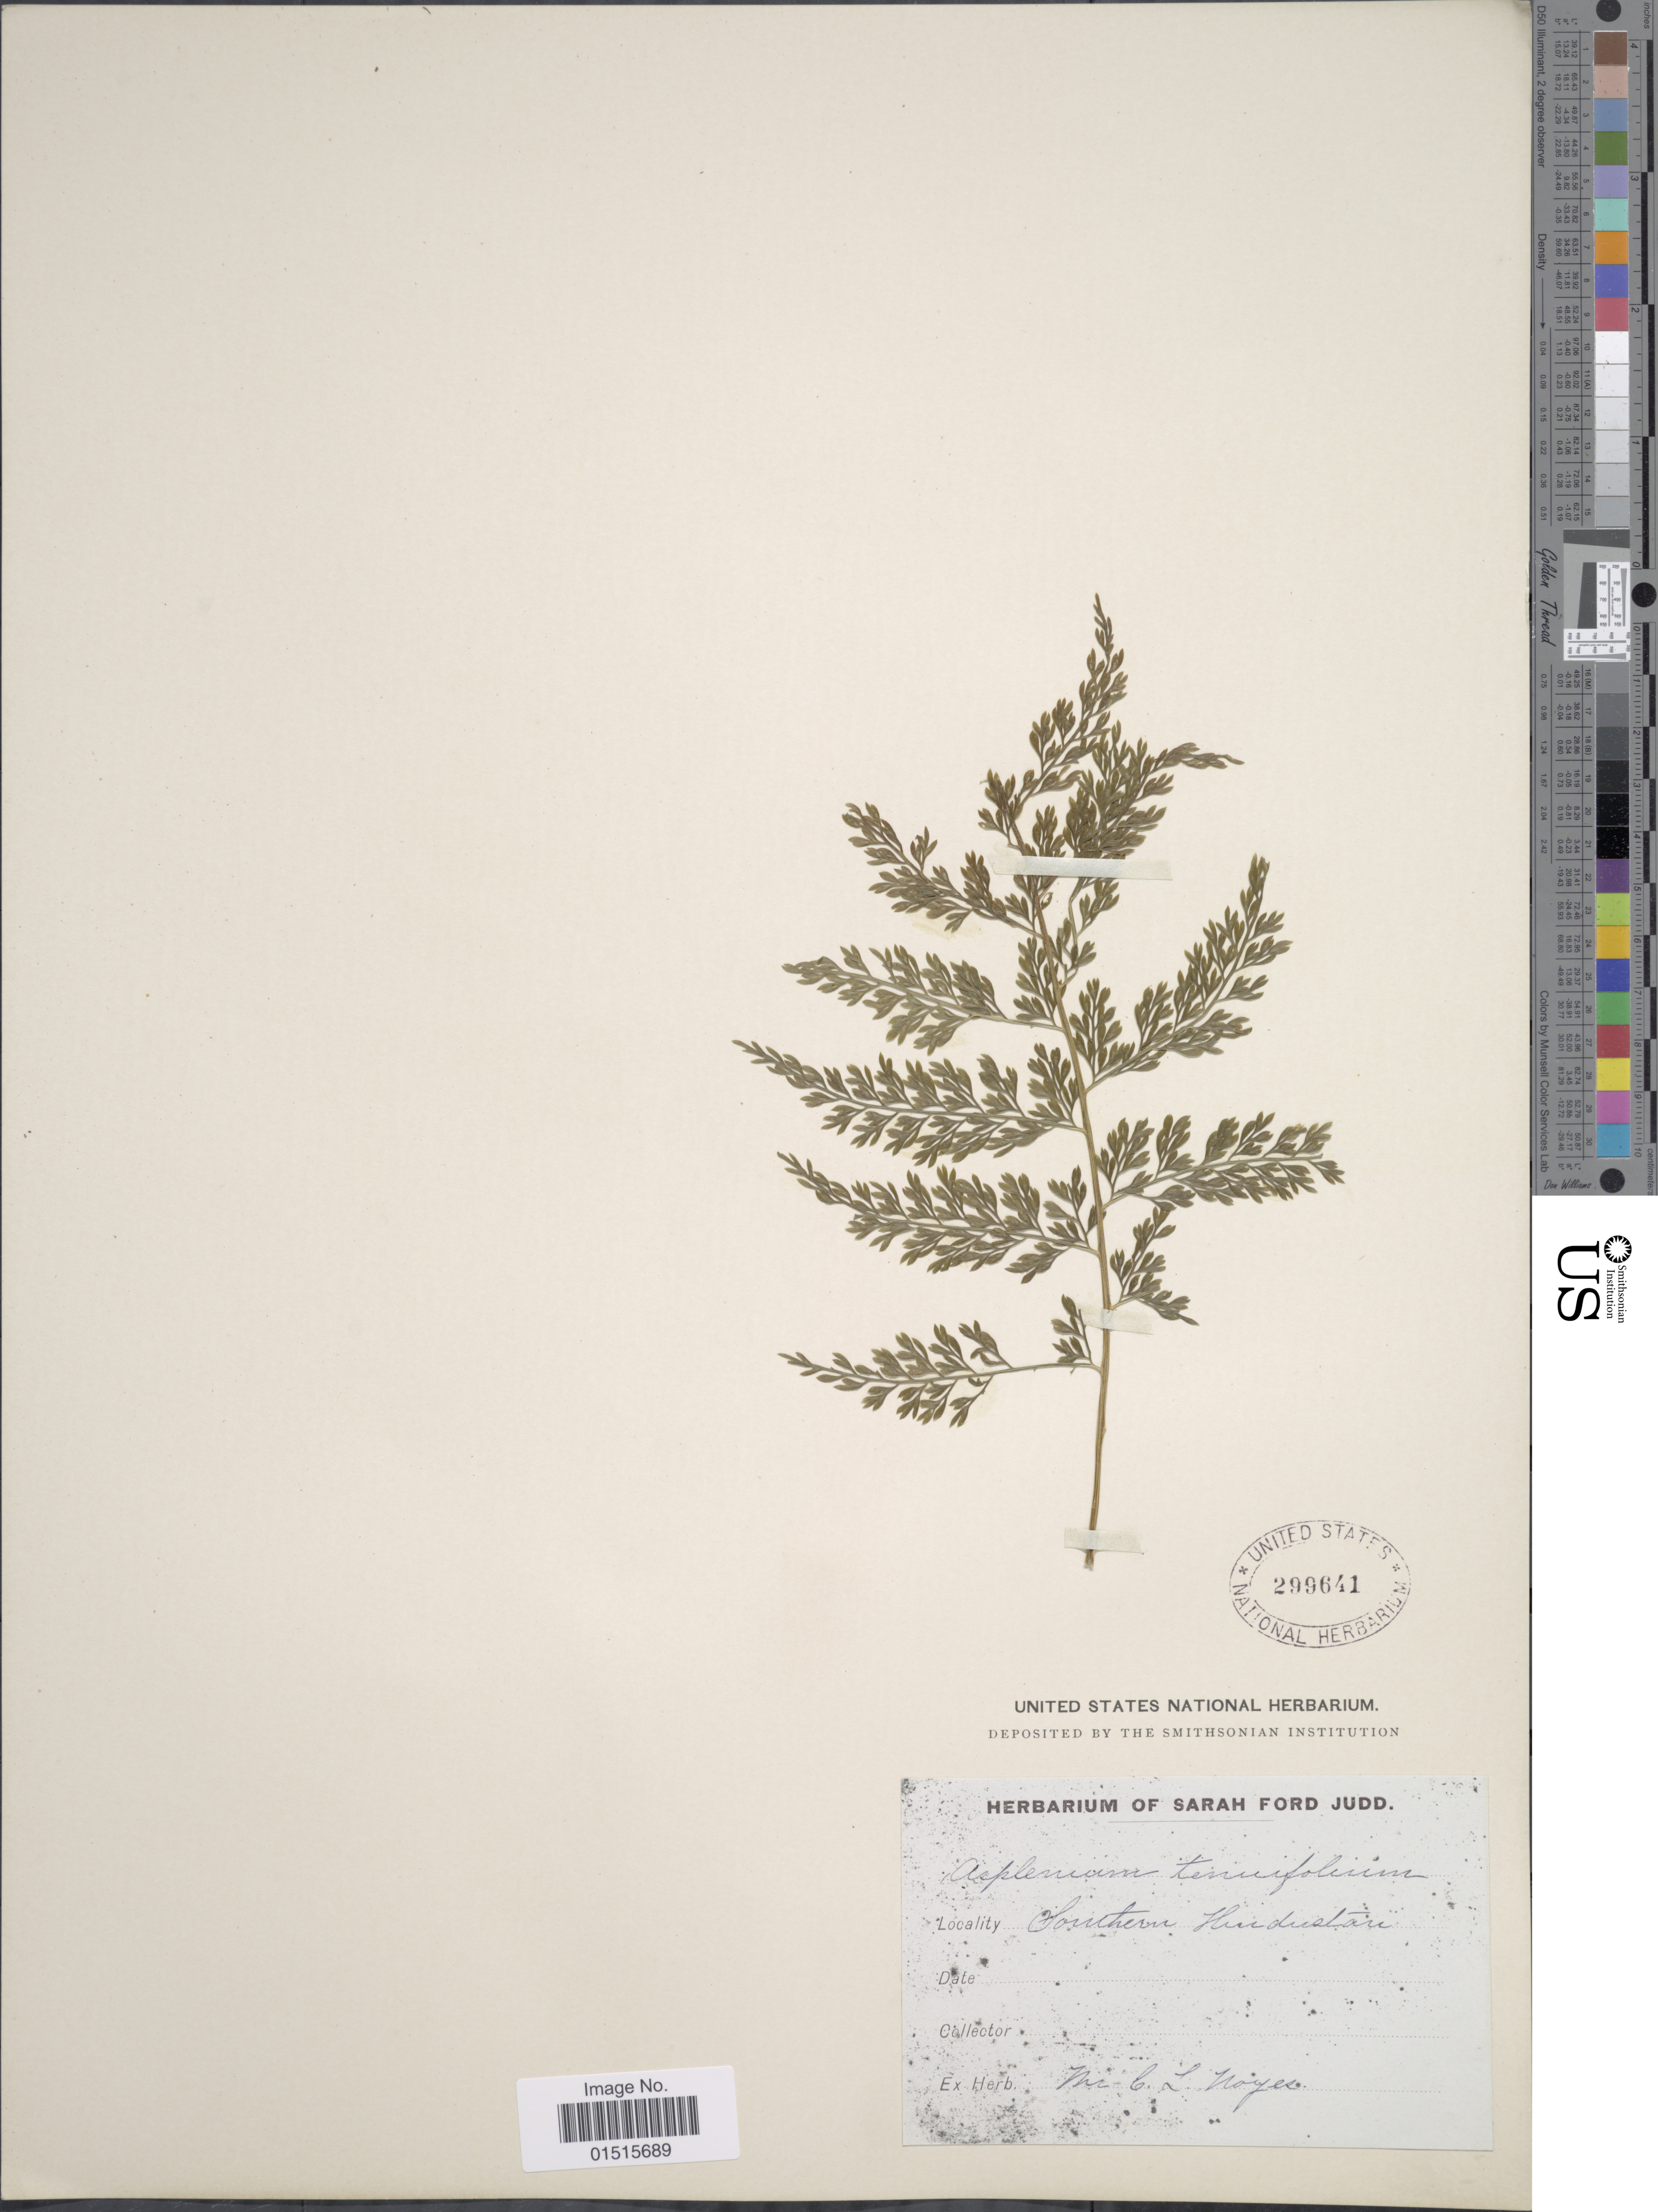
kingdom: Plantae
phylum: Tracheophyta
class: Polypodiopsida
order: Polypodiales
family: Aspleniaceae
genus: Asplenium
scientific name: Asplenium tenuifolium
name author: D. Don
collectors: C. Noyes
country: India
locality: Southern Hindustan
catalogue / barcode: US 299641